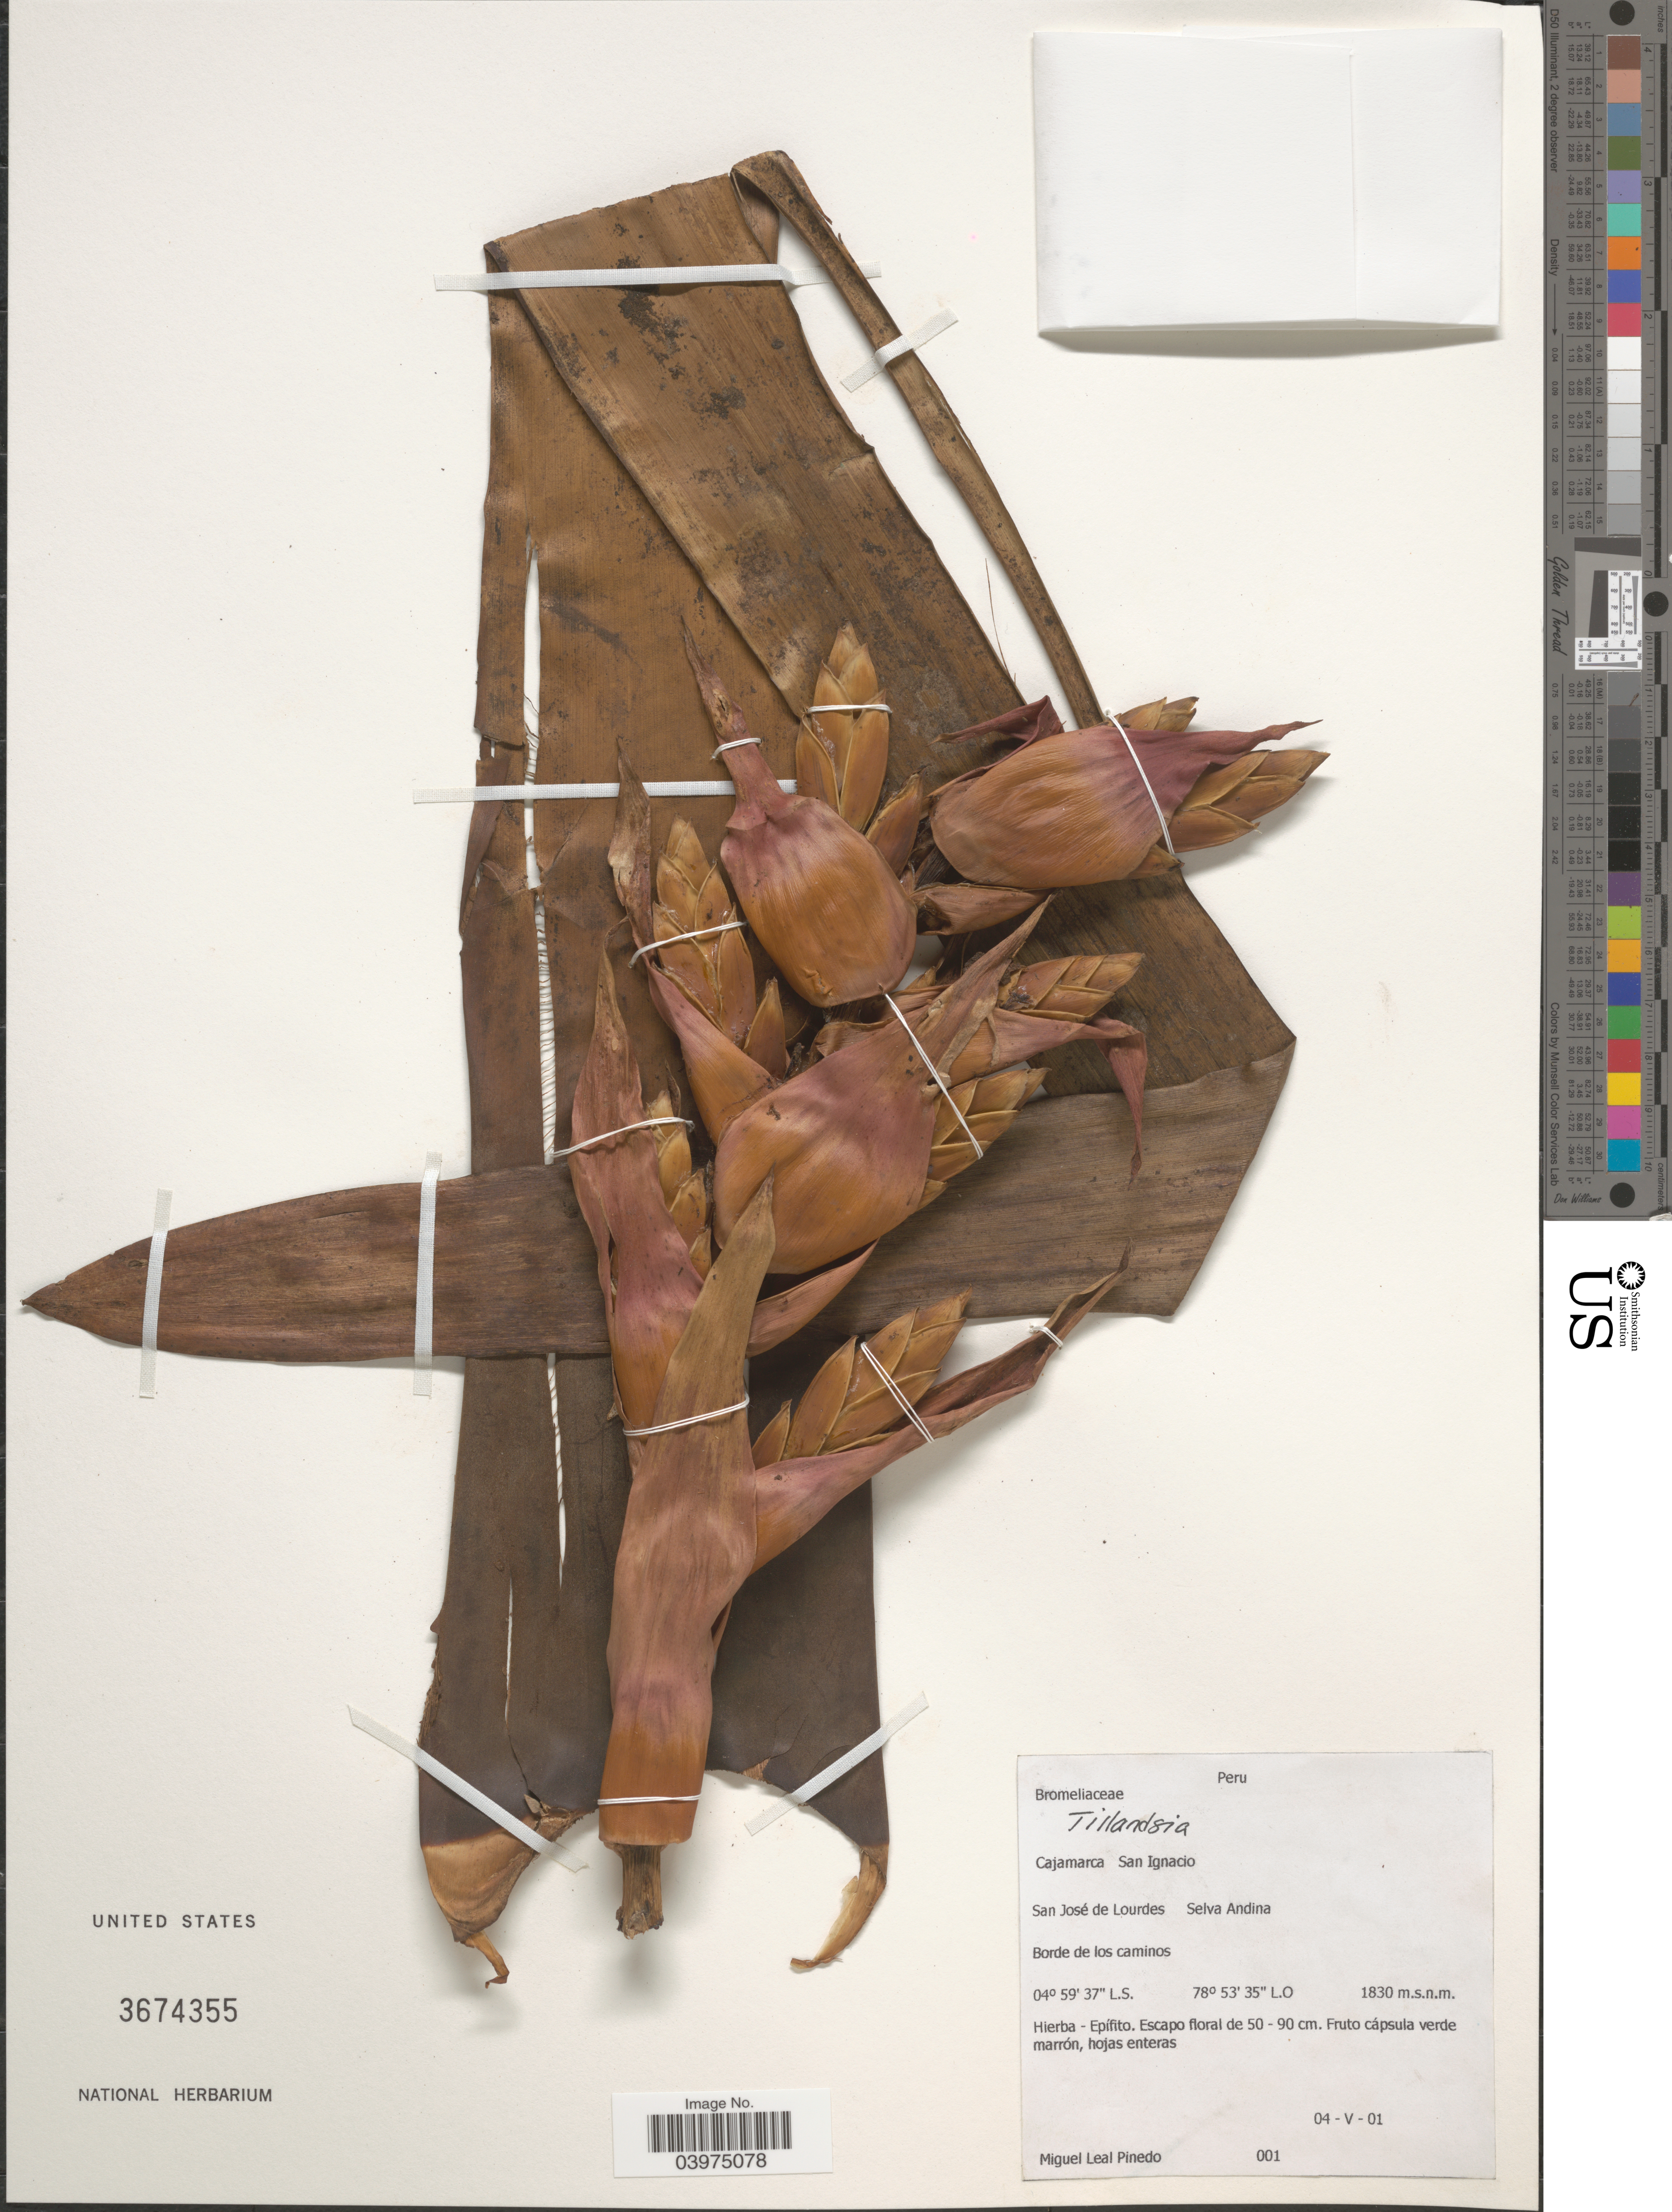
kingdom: Plantae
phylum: Tracheophyta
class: Liliopsida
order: Poales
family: Bromeliaceae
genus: Tillandsia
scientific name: Tillandsia sp.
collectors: M. Pinedo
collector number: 001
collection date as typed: Transcribed d/m/y: 9/5/1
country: Peru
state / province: Cajamarca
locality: San Ignacio. San José de Lourdes. Selva Andina.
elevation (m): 1830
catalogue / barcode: US 3674355